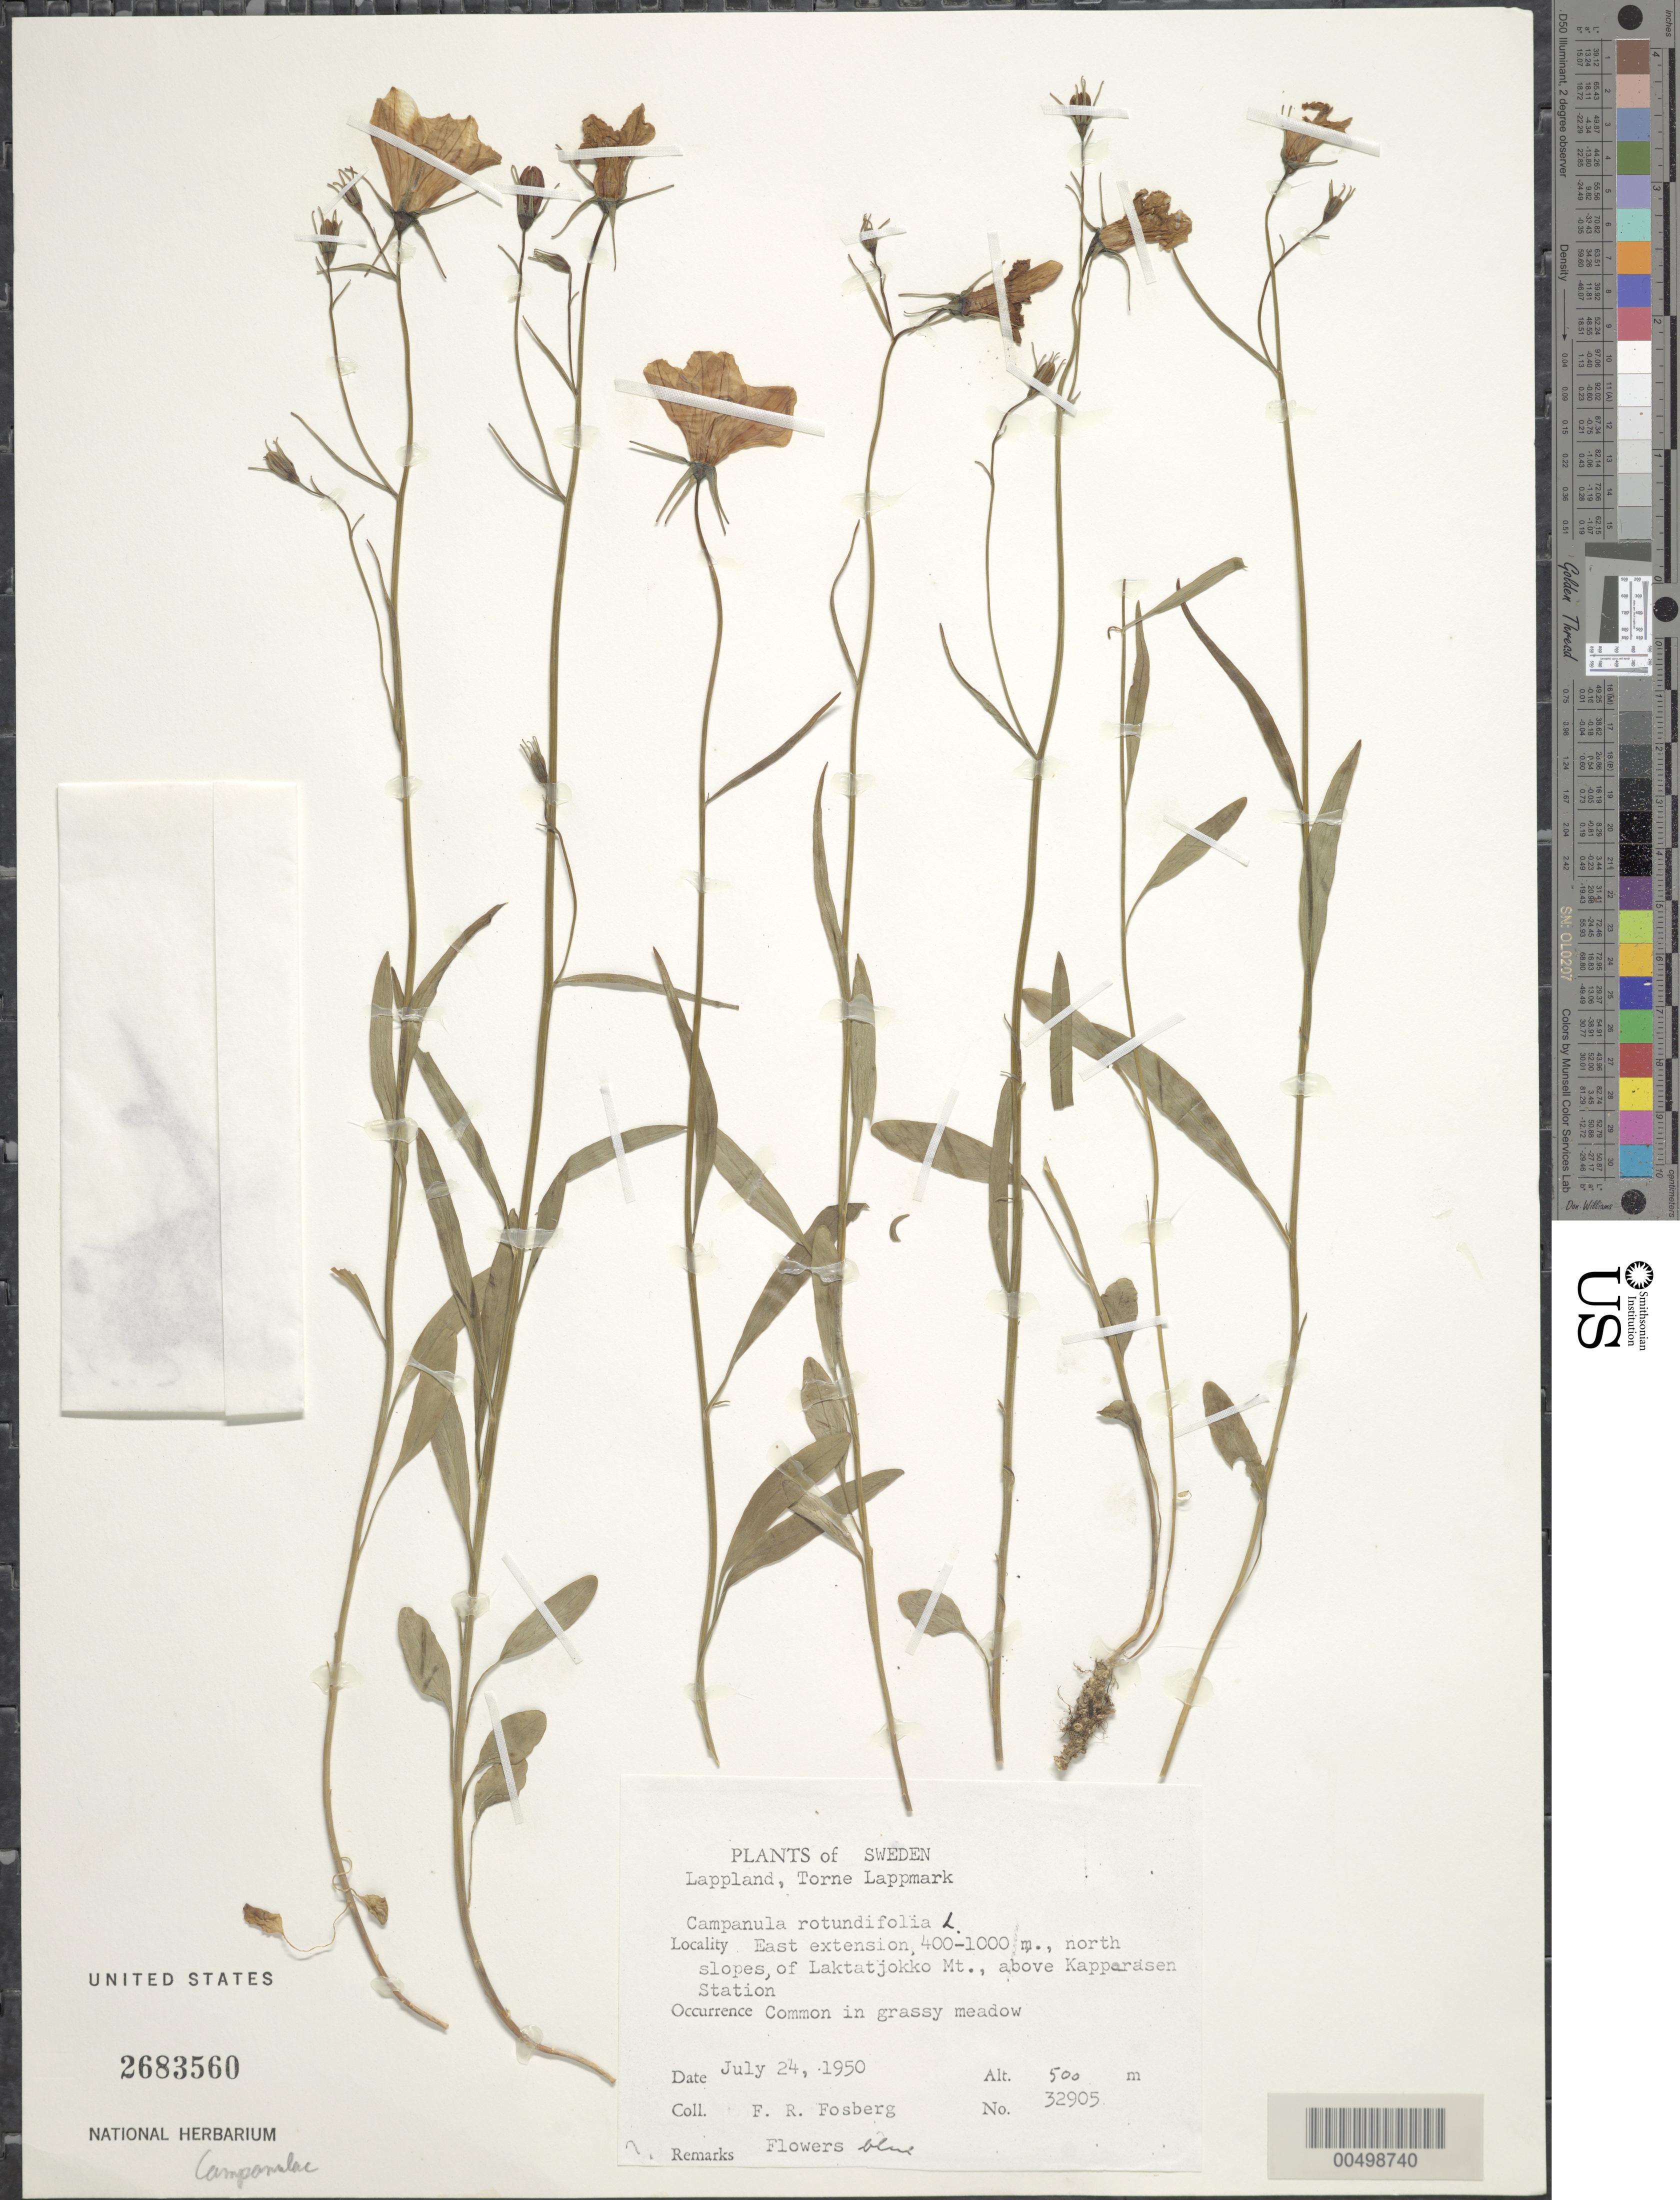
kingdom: Plantae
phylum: Tracheophyta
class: Magnoliopsida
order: Asterales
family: Campanulaceae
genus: Campanula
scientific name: Campanula rotundifolia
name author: L.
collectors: F. R. Fosberg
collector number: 32905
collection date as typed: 24 Jul 1950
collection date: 1950-07-24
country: Sweden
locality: Lappland, Torne Lappmark, East Extension, N slopes of Laktatjokko Mt., above Kapparasen Station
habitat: common in grassy meadow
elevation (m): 500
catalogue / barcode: US 2683560